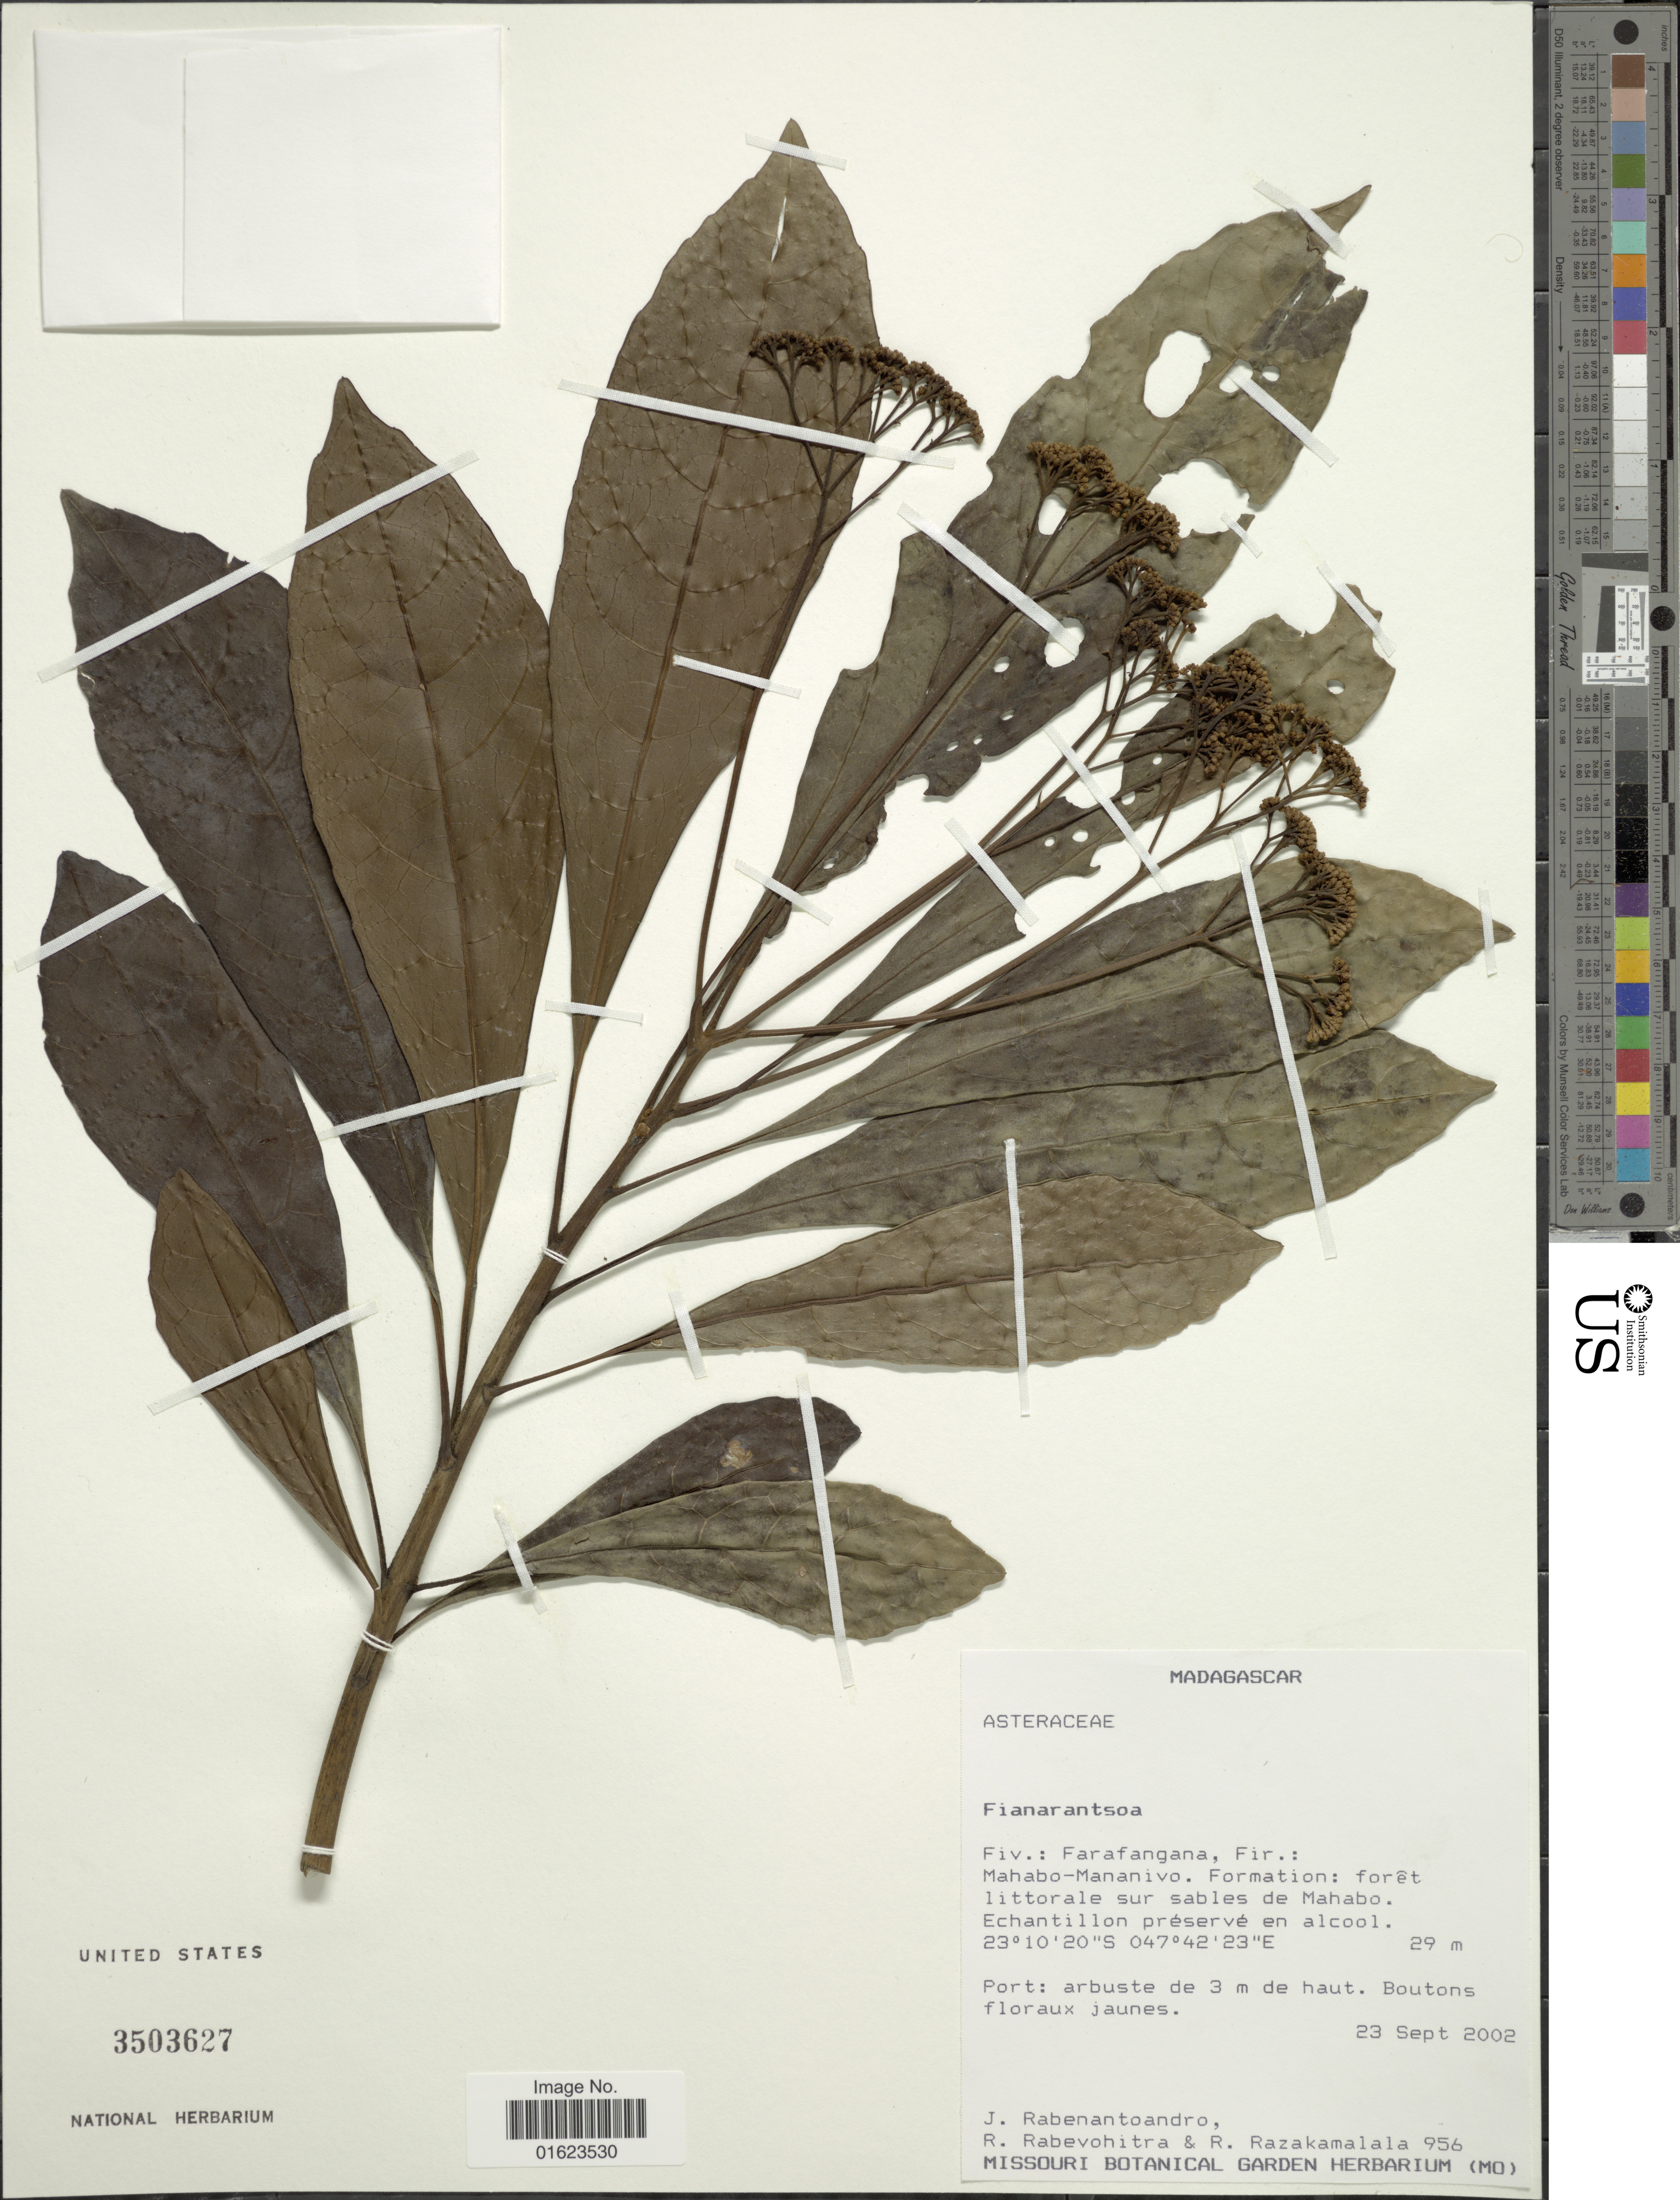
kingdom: Plantae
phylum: Tracheophyta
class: Magnoliopsida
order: Asterales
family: Asteraceae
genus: Apodocephala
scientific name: Apodocephala sp.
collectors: J. Rabenantoandro, R. Rabevohitra & R. Razakamalala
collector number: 956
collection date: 2002-09-23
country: Madagascar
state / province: Atsimo-Atsinanana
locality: Fianarantsoa.Fic.: Farafangana, Fir.: mahabo-Mananivo.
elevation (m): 29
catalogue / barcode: US 3503627